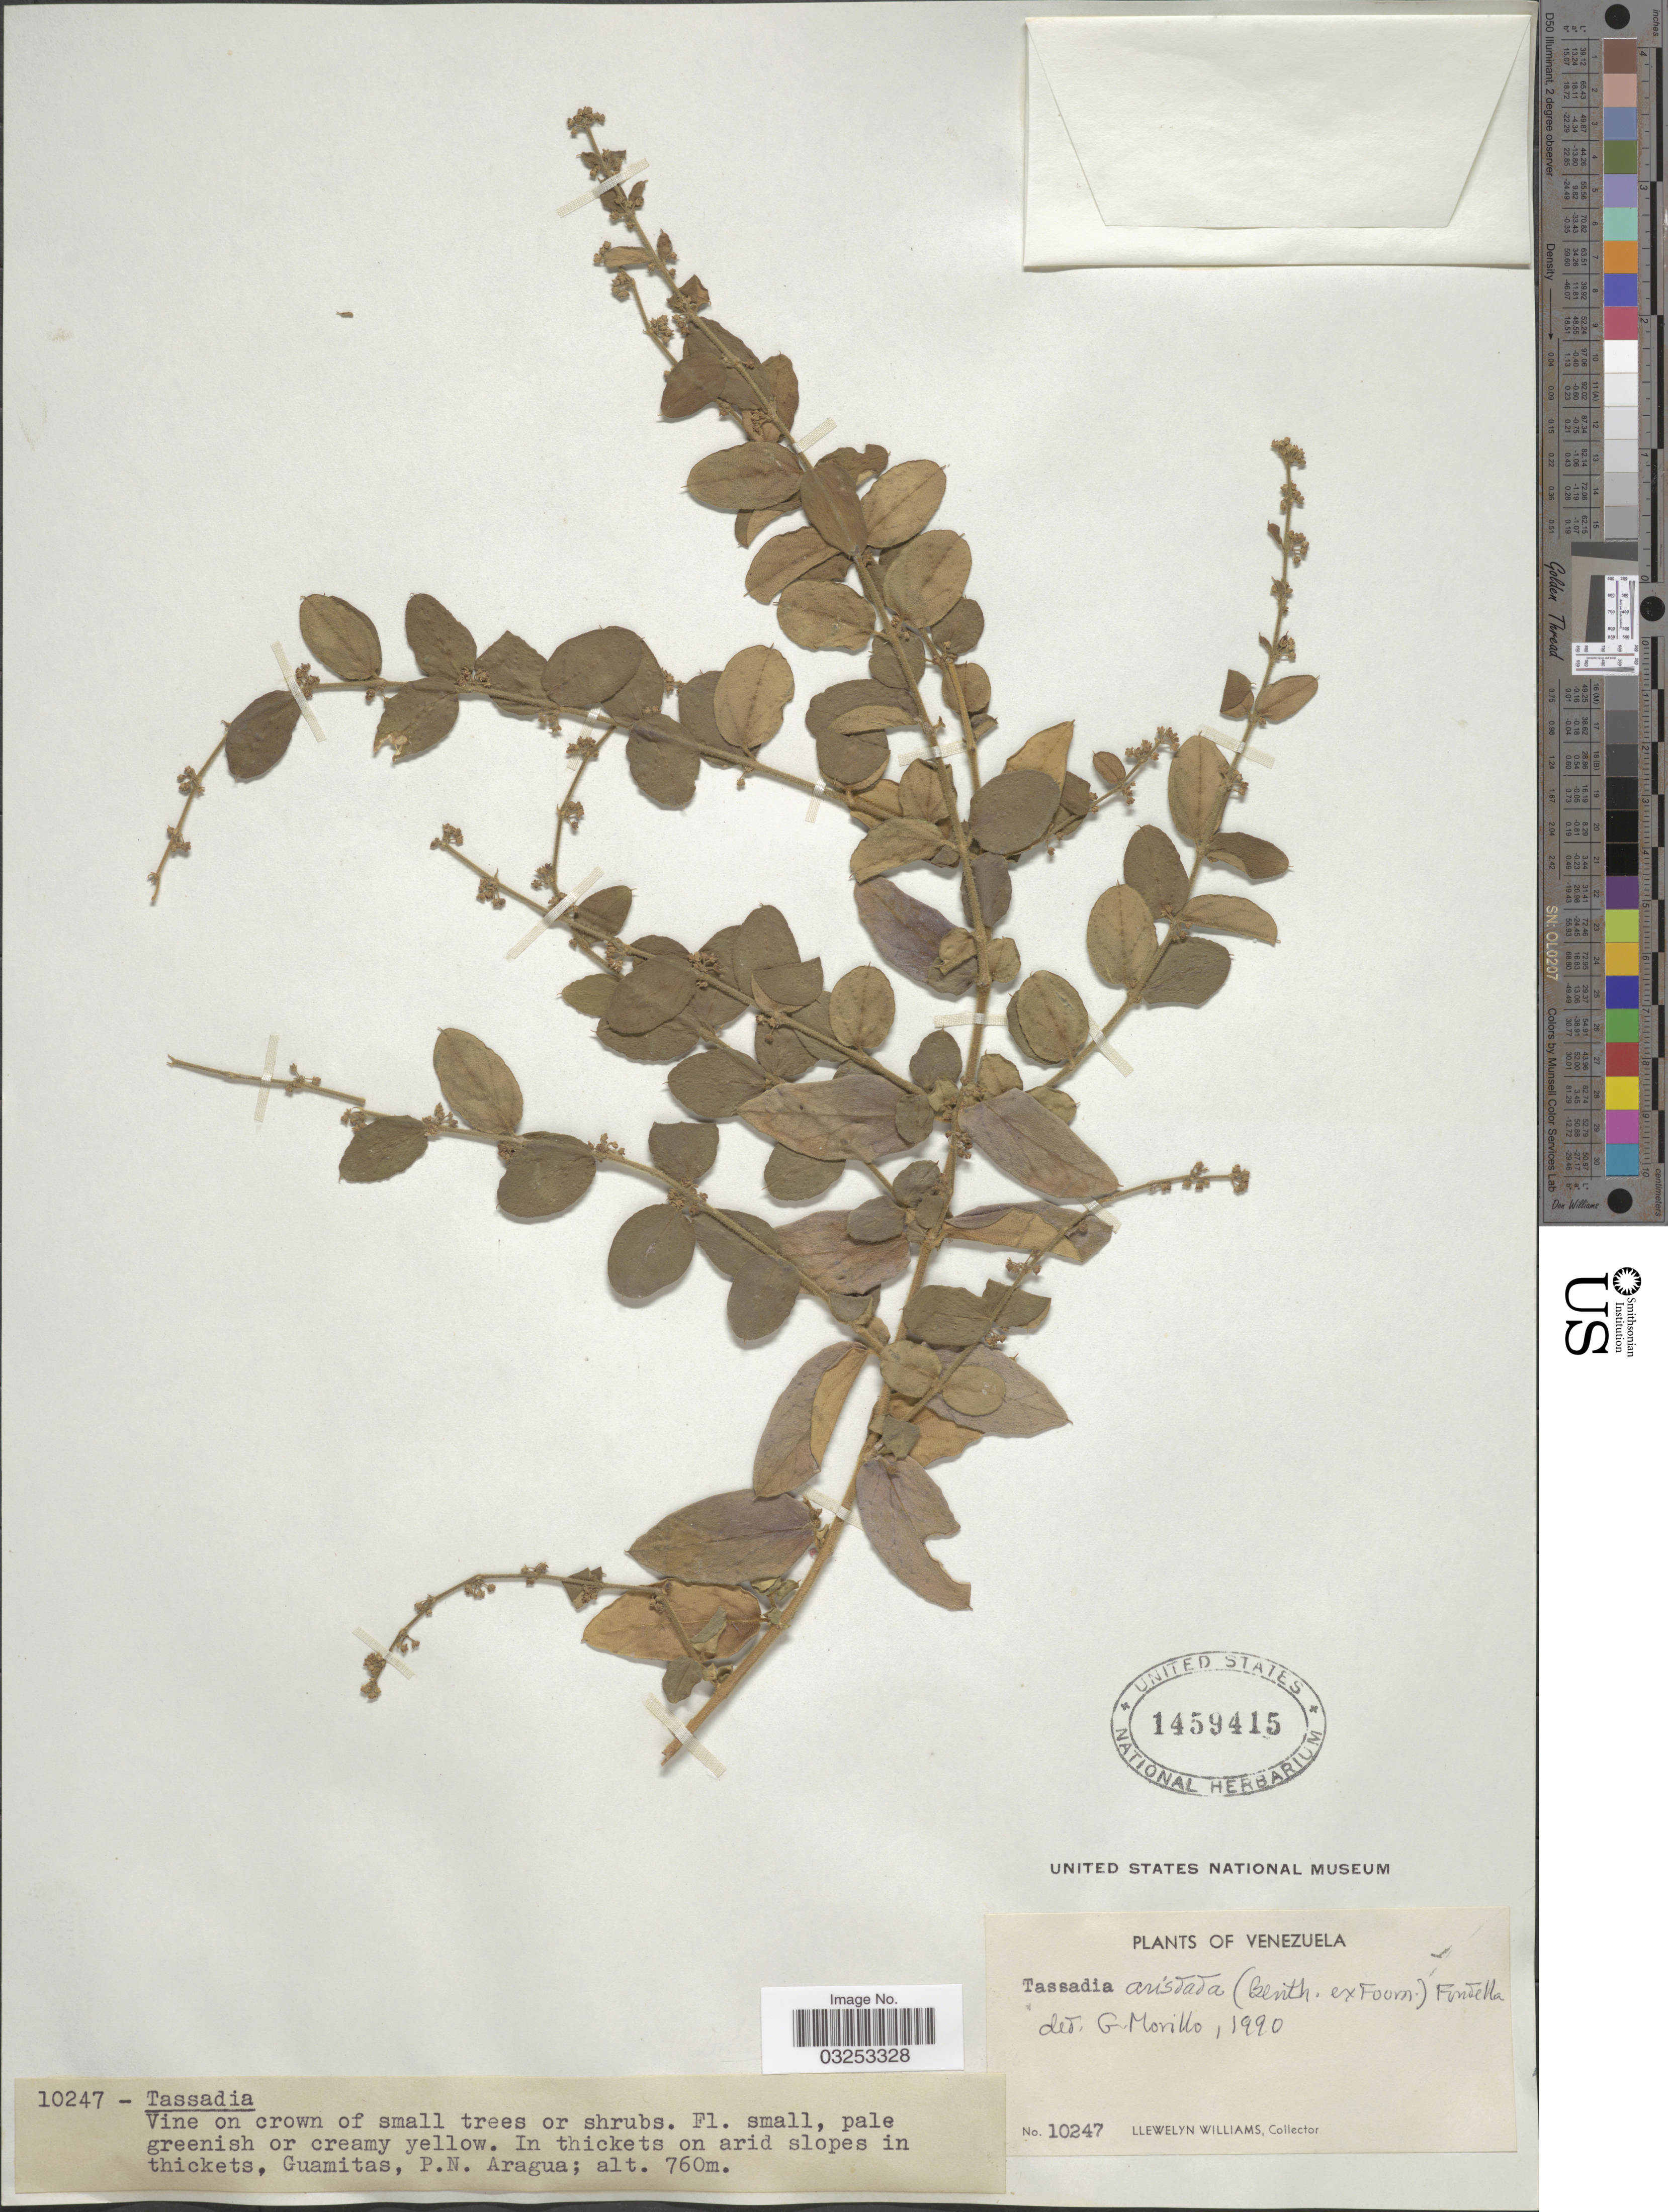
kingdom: Plantae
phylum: Tracheophyta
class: Magnoliopsida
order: Gentianales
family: Apocynaceae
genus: Tassadia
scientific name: Tassadia aristata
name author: (Benth. ex E. Fourn.) Fontella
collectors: Ll. Williams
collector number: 10247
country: Venezuela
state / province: Aragua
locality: In thickets on arid slopes in thickets, Guamitas, P.N. Aragua.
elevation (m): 760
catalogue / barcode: US 1459415